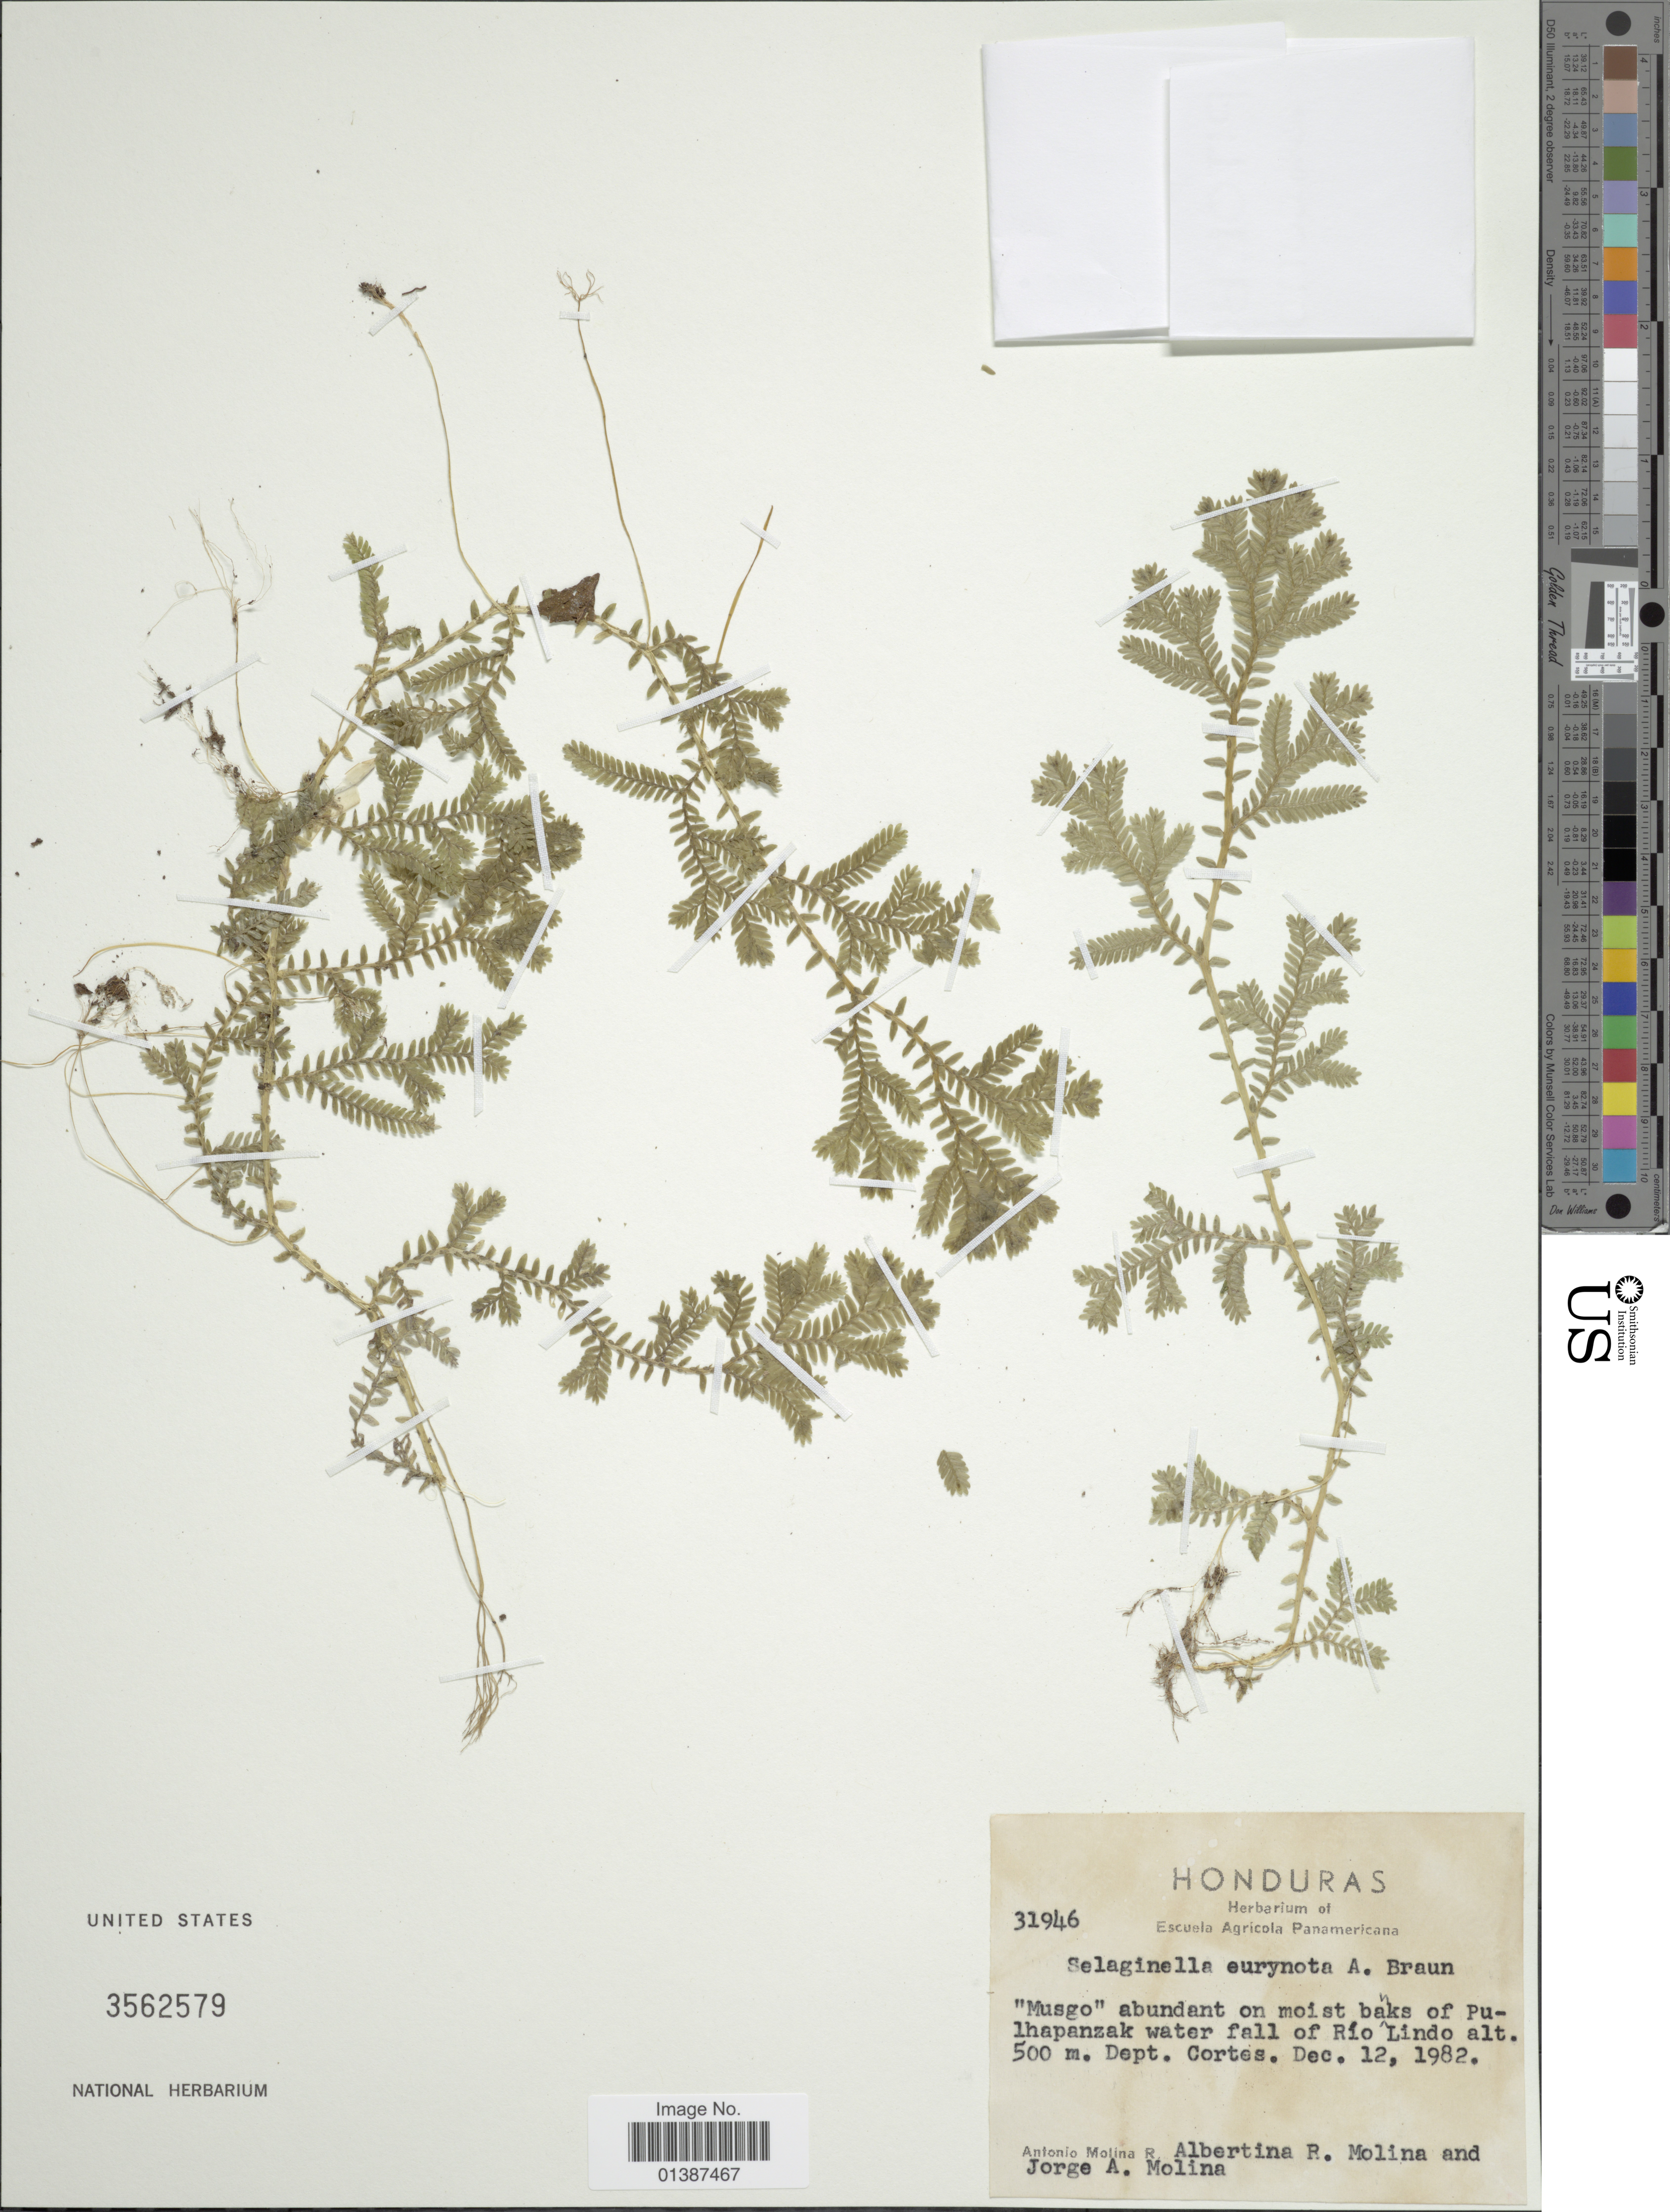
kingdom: Plantae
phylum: Tracheophyta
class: Lycopodiopsida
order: Selaginellales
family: Selaginellaceae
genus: Selaginella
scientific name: Selaginella eurynota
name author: A. Braun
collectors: A. Molina R., A. R. Molina & J. A. Molina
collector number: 31946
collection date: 1982-12-12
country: Honduras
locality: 'Musgo' abundant on moist banks of Luphapanzak water fall of Río Lindo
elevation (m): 500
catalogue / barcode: US 3562579